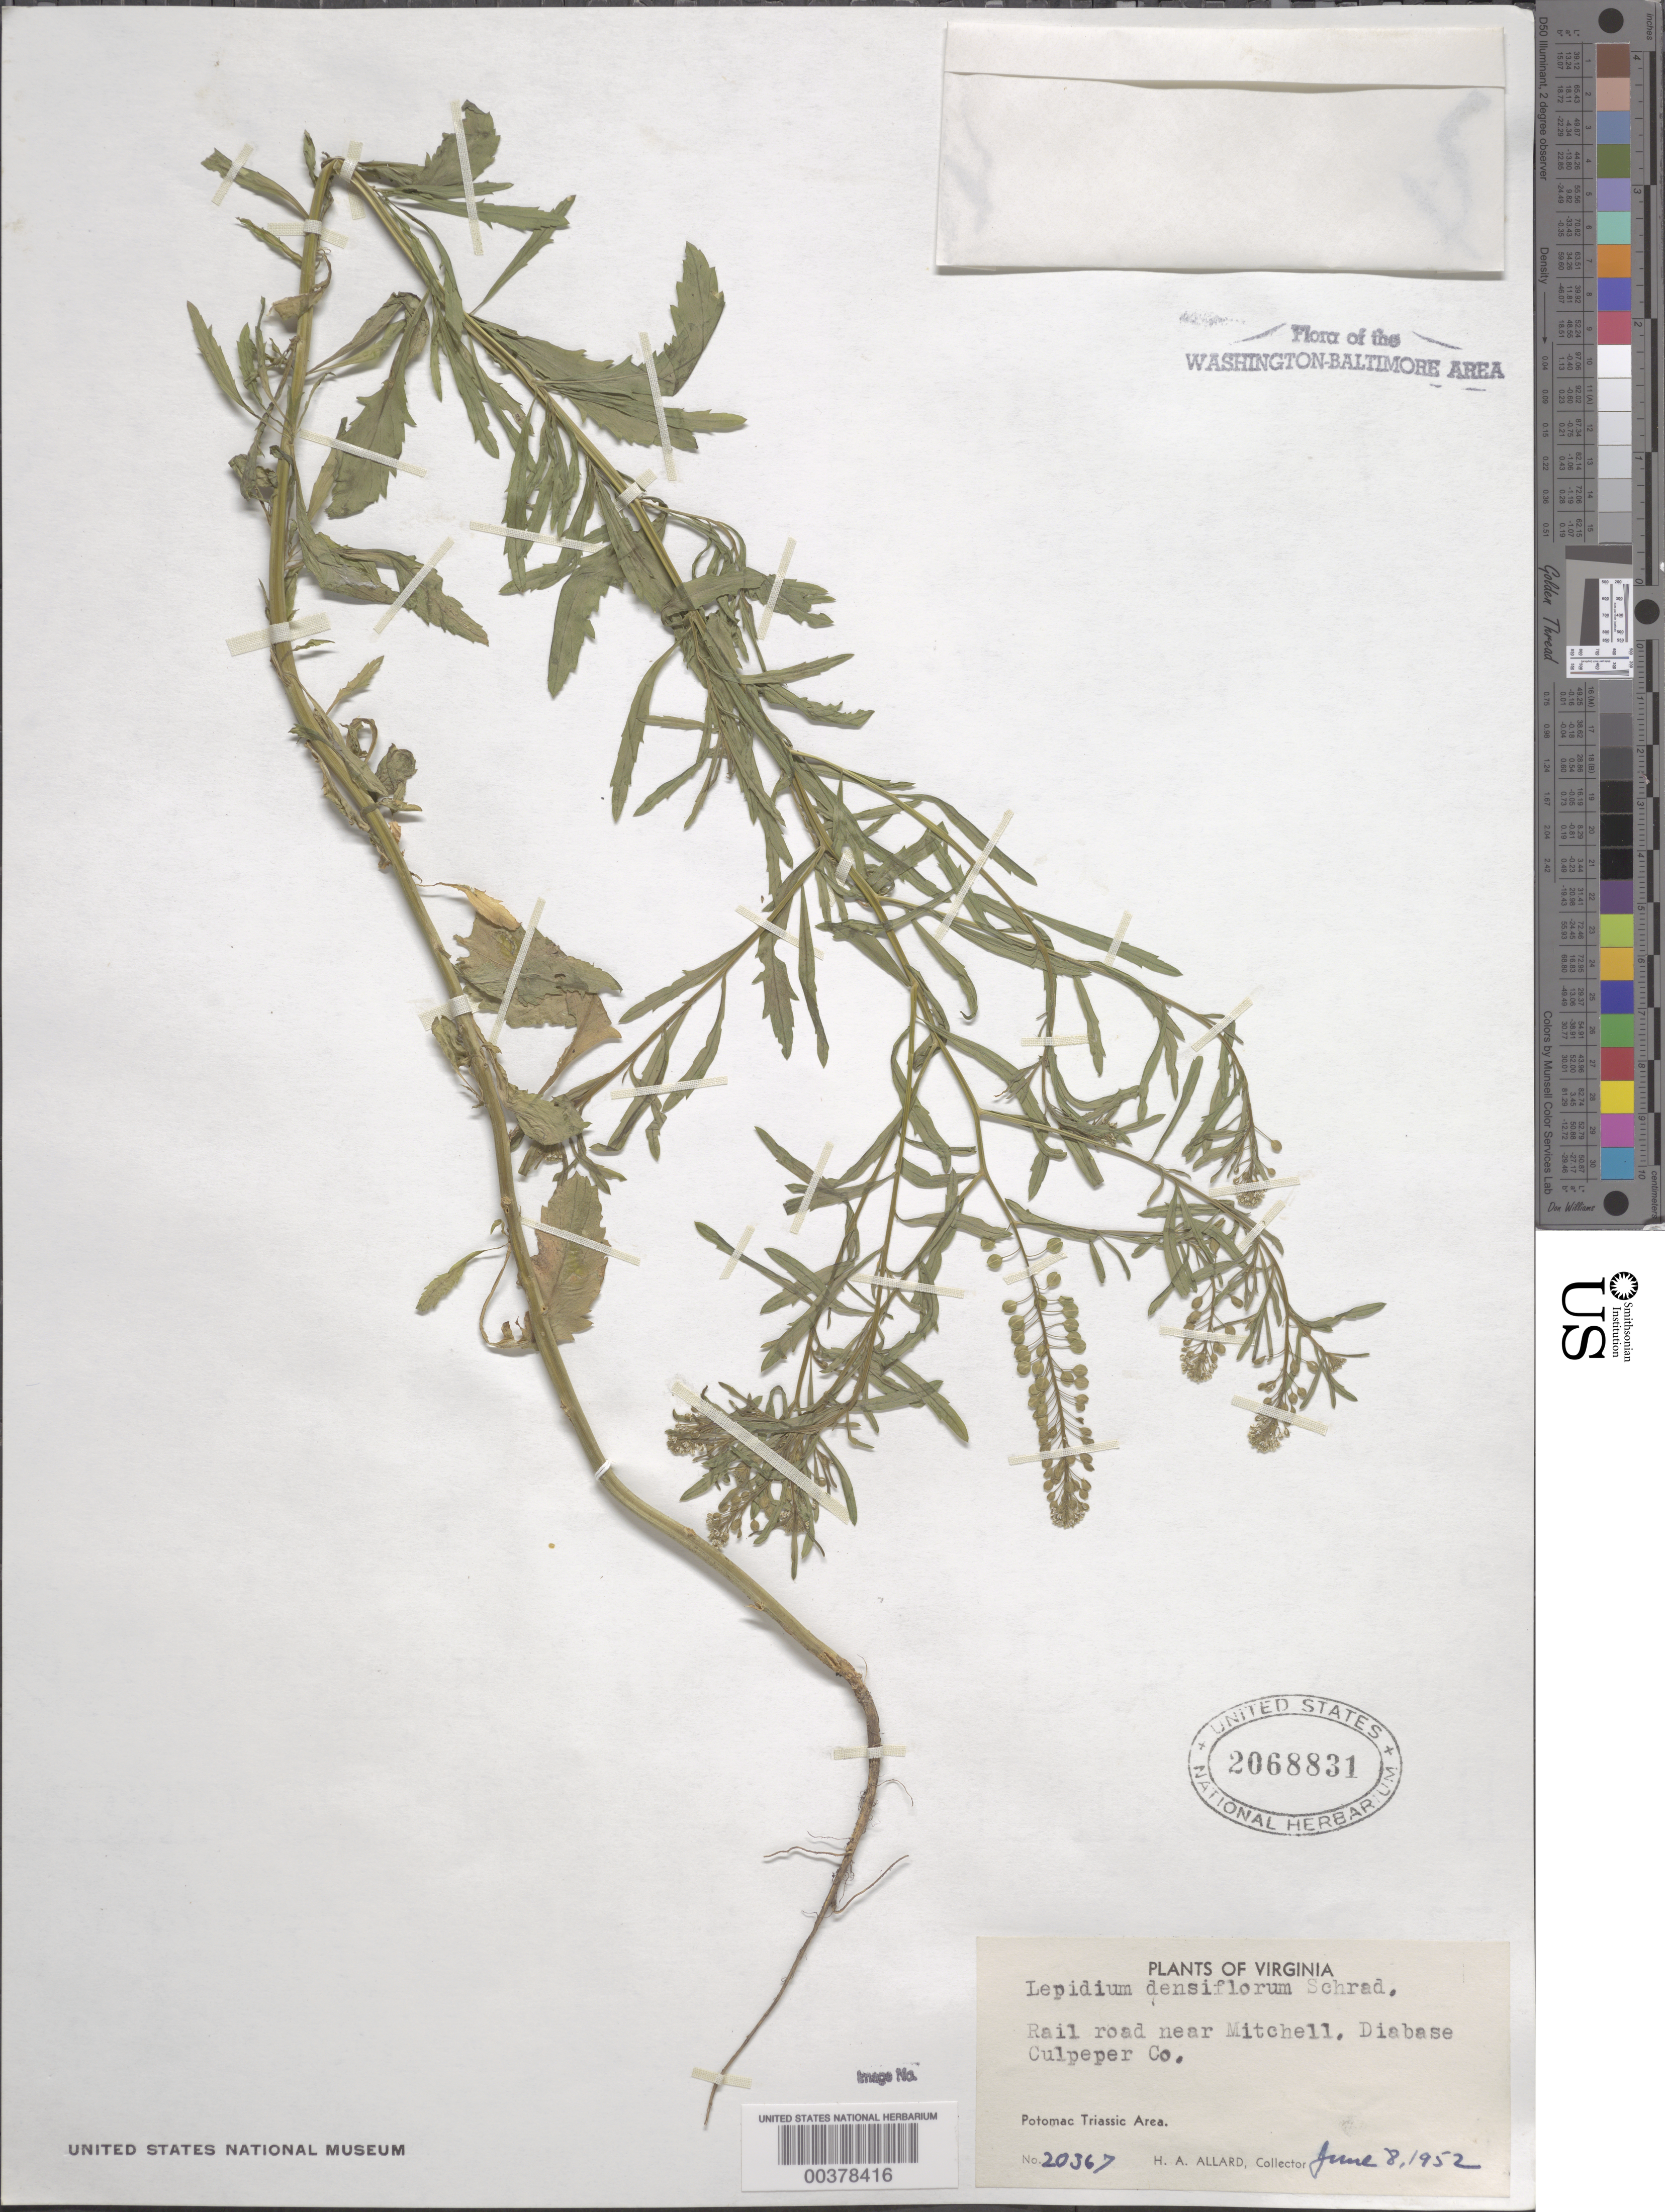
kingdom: Plantae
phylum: Tracheophyta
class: Magnoliopsida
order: Brassicales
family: Brassicaceae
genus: Lepidium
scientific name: Lepidium densiflorum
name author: Schrad.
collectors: H. A. Allard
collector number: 20367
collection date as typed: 08 Jun 1952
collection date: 1952-06-08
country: United States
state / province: Virginia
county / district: Culpeper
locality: Mitchell vicinity, Railroad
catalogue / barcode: US 2068831